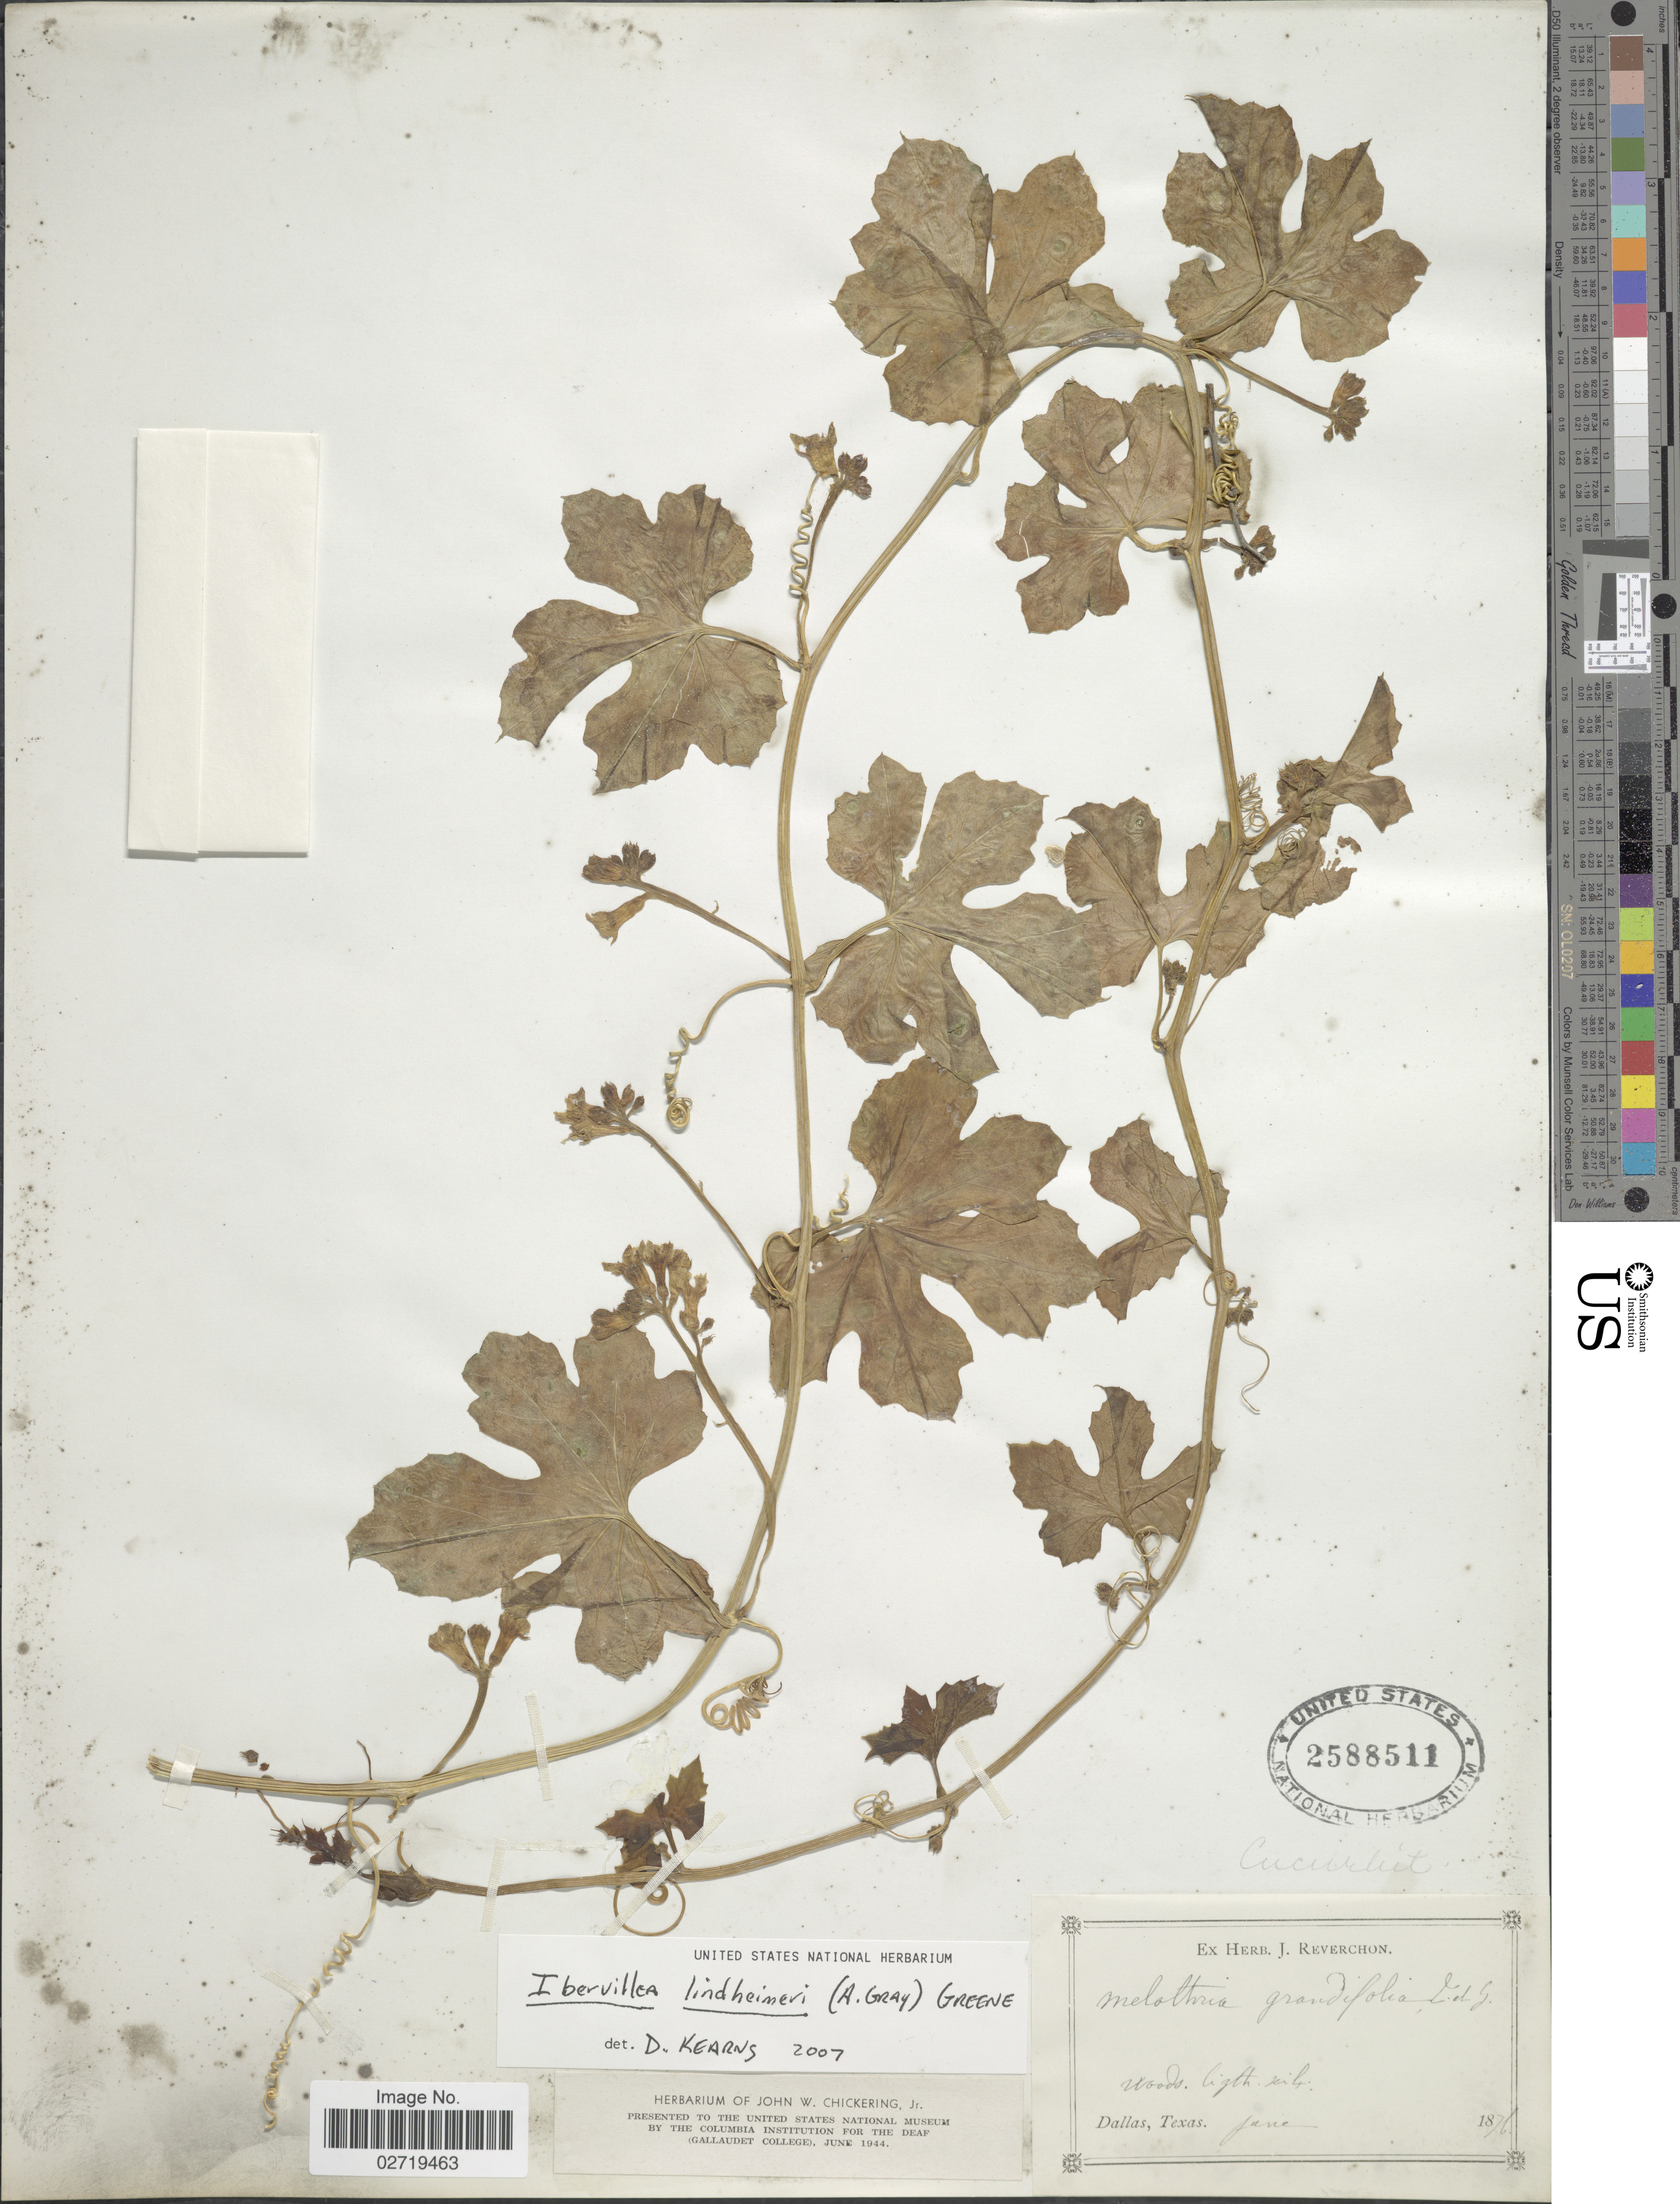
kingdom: Plantae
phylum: Tracheophyta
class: Magnoliopsida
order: Cucurbitales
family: Cucurbitaceae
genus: Ibervillea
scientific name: Ibervillea lindheimeri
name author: (A. Gray) Greene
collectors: ex herb. J. Reverchon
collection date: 1876-06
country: United States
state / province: Texas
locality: Woods, Dallas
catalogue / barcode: US 2588511